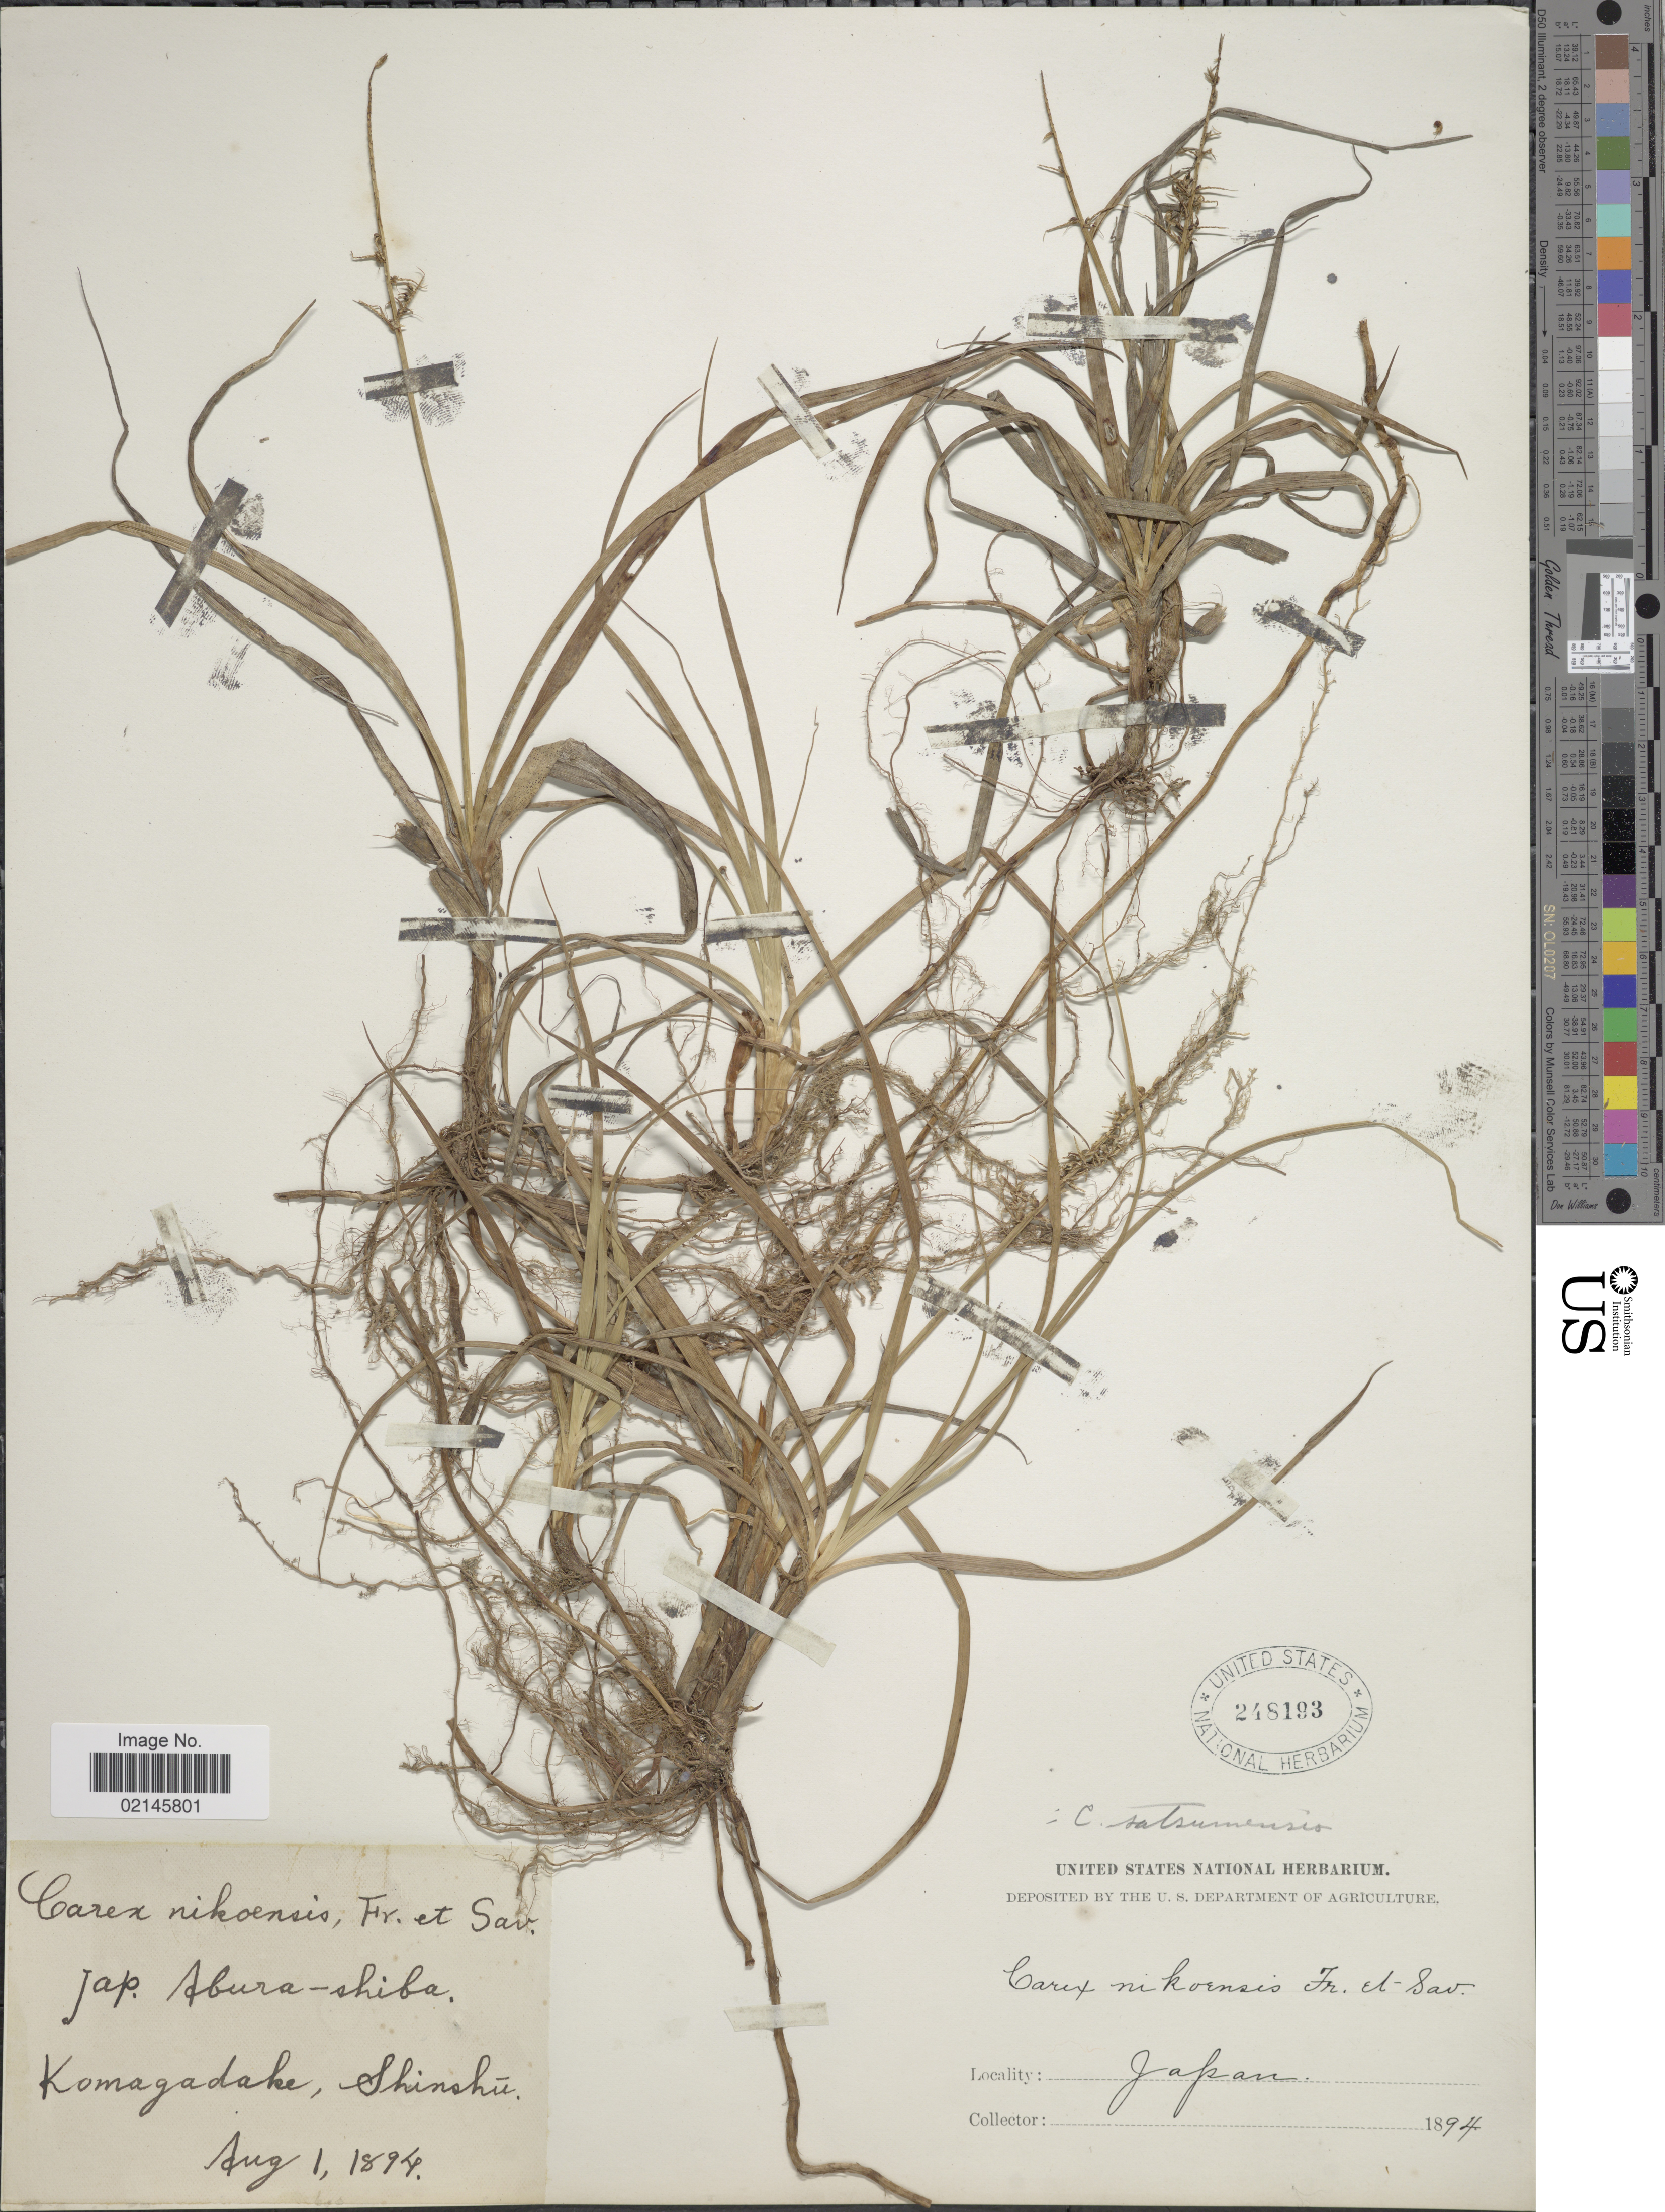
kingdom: Plantae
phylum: Tracheophyta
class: Liliopsida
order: Poales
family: Cyperaceae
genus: Carex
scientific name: Carex satsumensis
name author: Franch. & Sav.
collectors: ex herb. United States National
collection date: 1894-08-01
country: Japan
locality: Komagadake, Shinshu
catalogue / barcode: US 248193